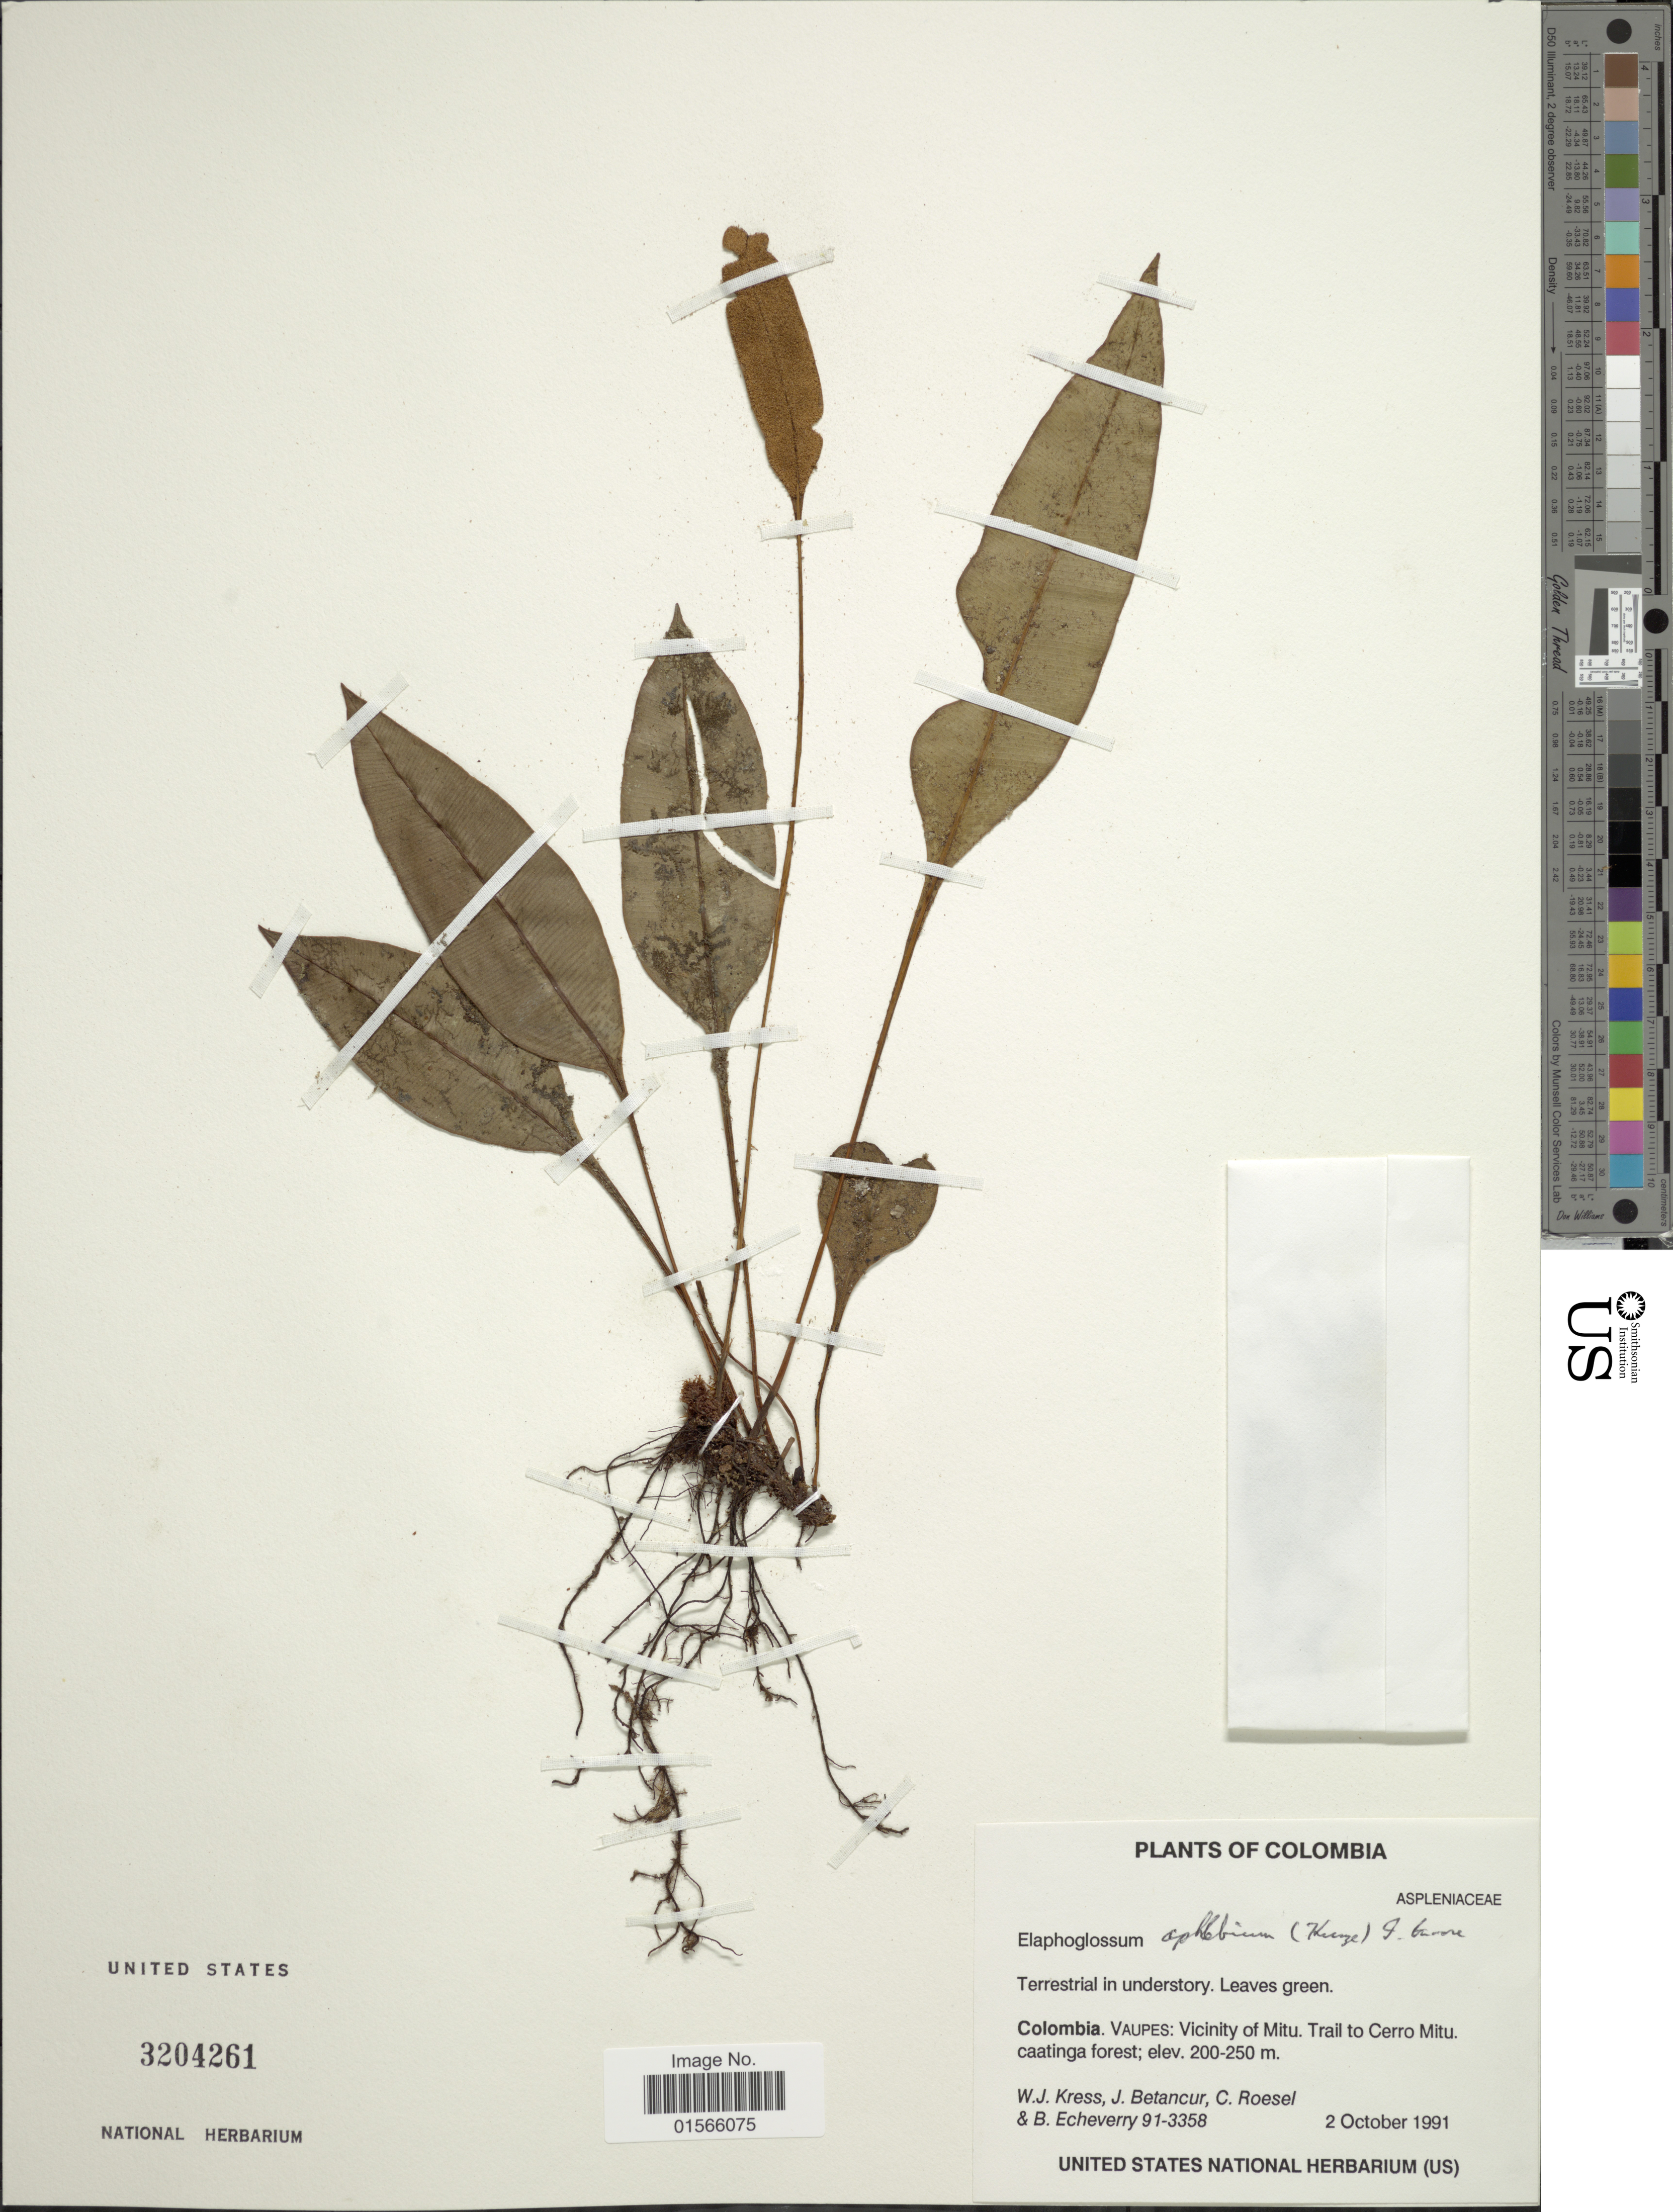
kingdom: Plantae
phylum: Tracheophyta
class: Polypodiopsida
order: Polypodiales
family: Dryopteridaceae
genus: Elaphoglossum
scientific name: Elaphoglossum aphlebium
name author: T. Moore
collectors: W. J. Kress, J. Betancur, C. S. Roesel & B. Echeverry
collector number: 91-3358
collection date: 1991-10-02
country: Colombia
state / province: Vaupés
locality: Vicinity of Mitu. Trail to Cerro Mitu. caatinga forest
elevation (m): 200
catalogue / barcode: US 3204261